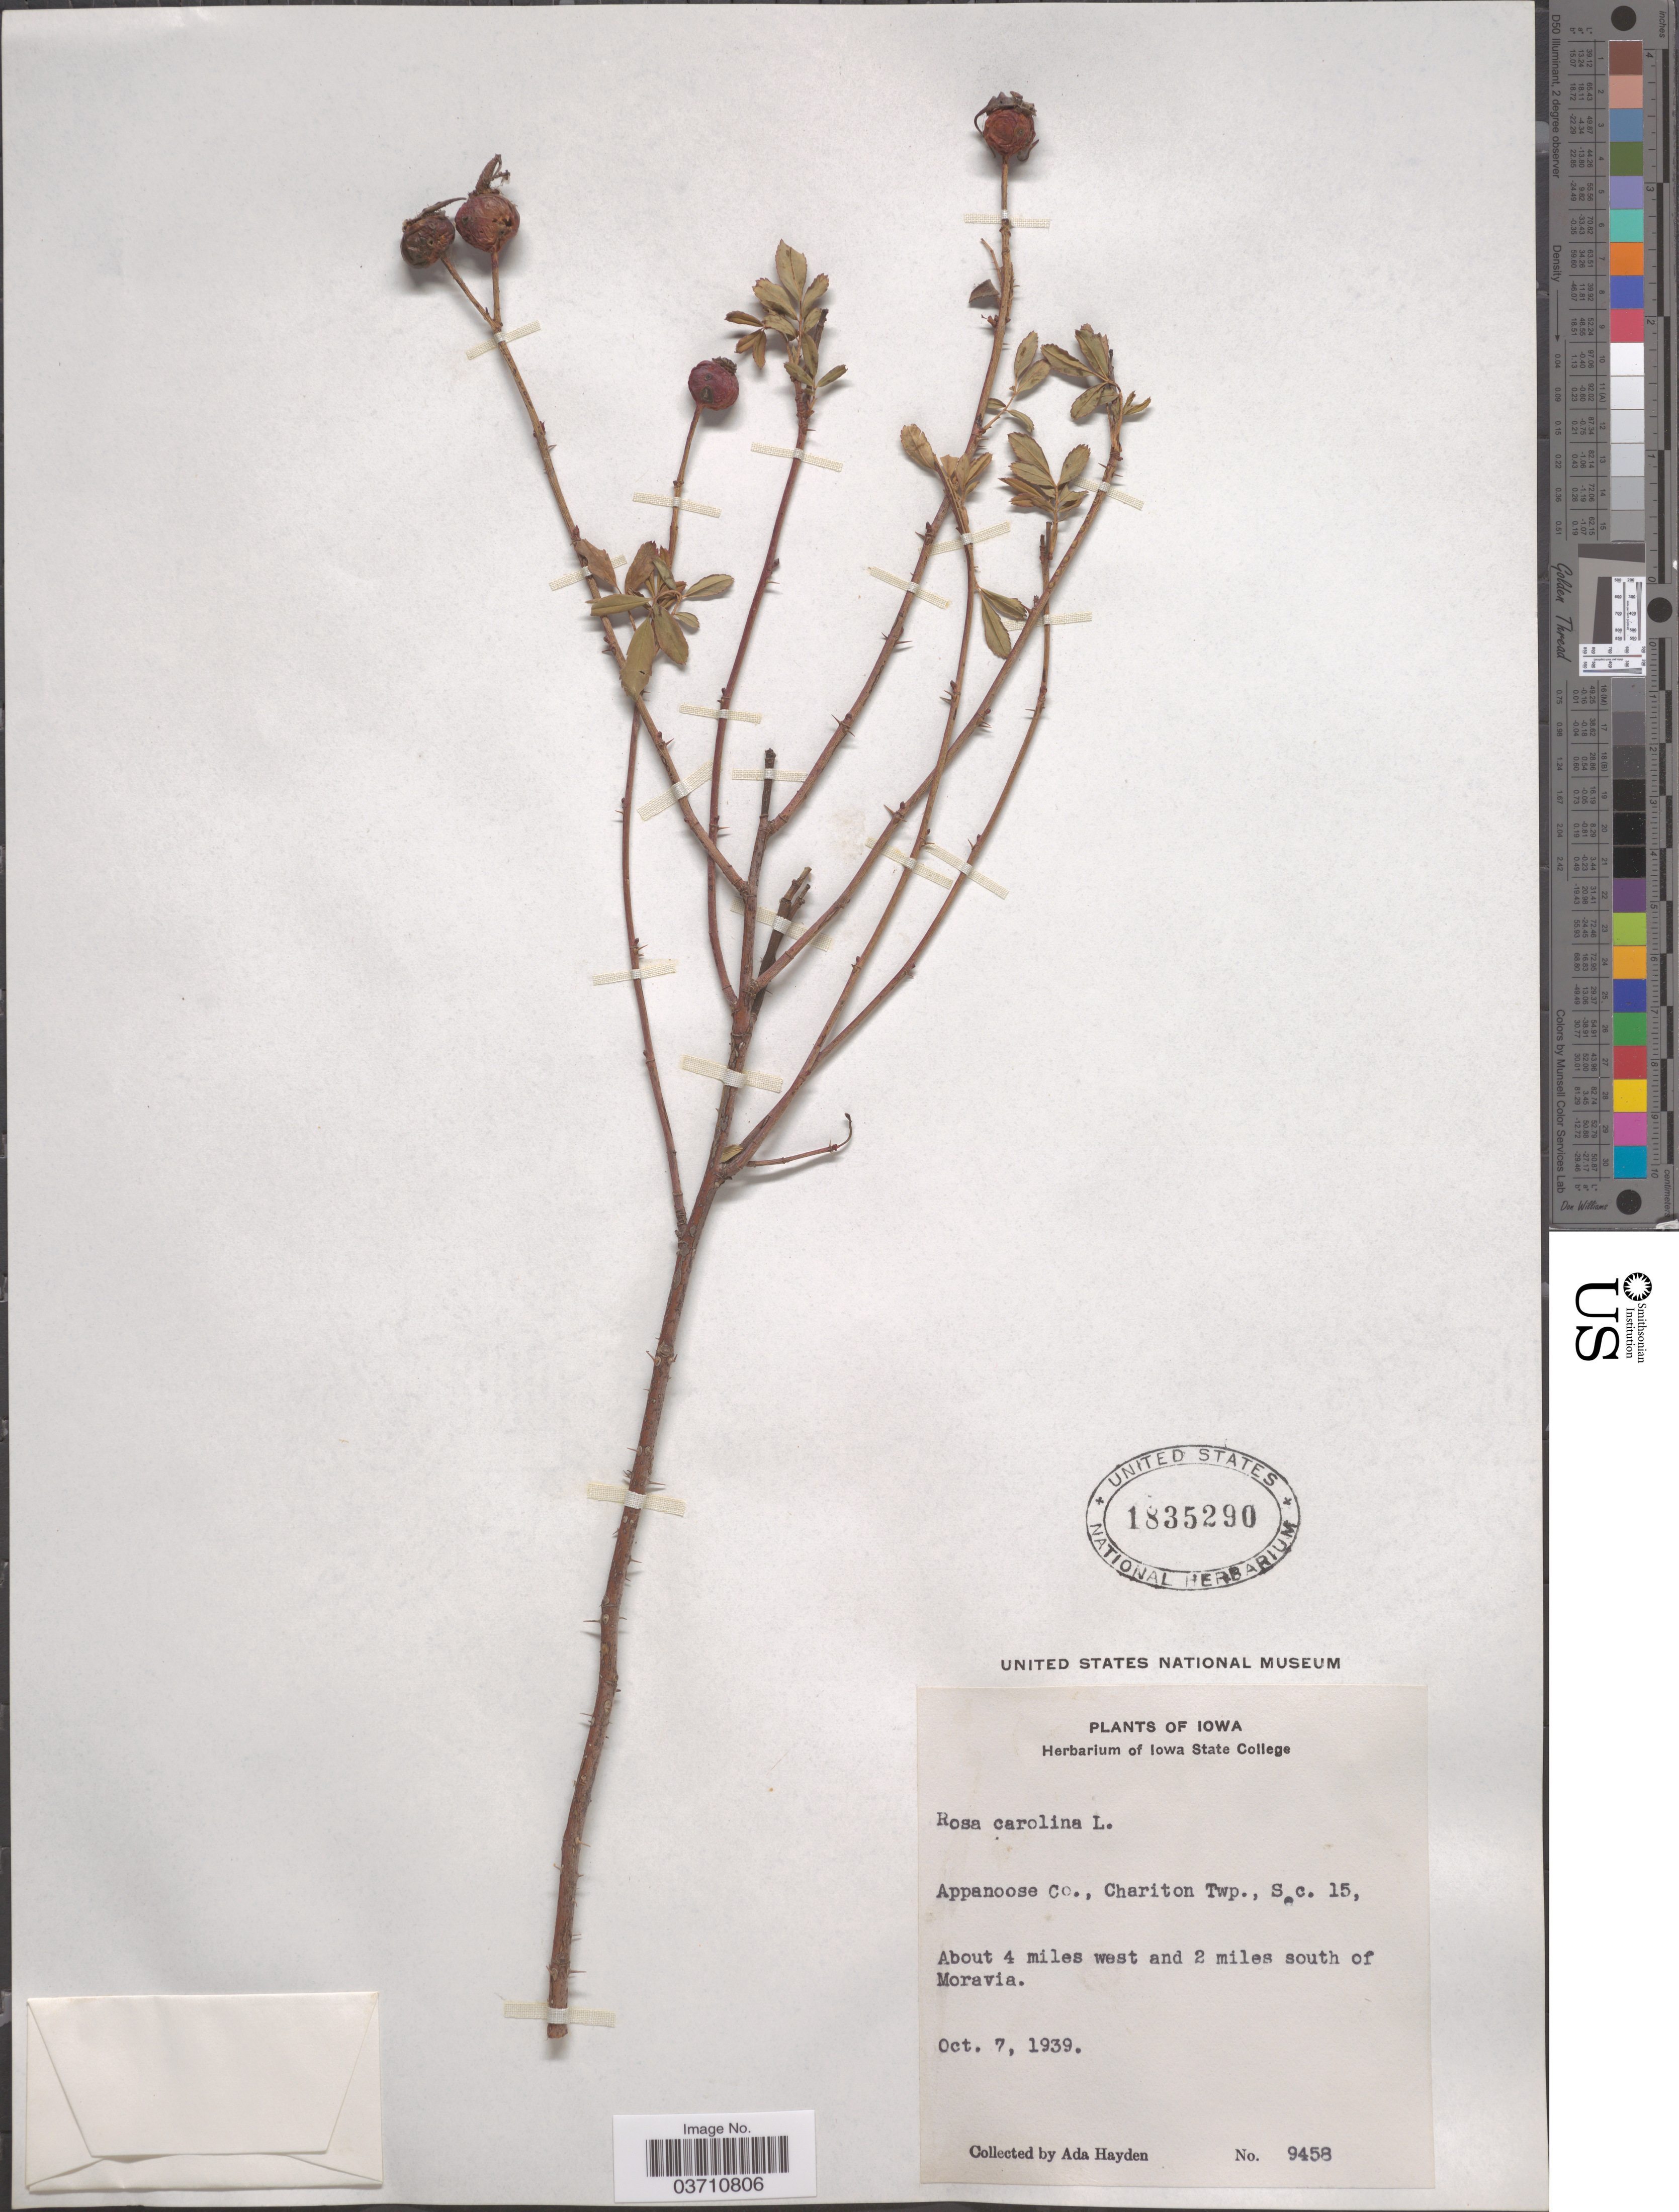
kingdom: Plantae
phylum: Tracheophyta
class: Magnoliopsida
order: Rosales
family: Rosaceae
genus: Rosa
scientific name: Rosa carolina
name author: L.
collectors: Ada Hayden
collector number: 9458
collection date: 1939-10-07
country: United States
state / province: Iowa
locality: Appanoose Co., Chariton Twp., Sec. 15, About 4 miles west and 2 miles south of Moravia.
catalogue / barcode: US 1835290